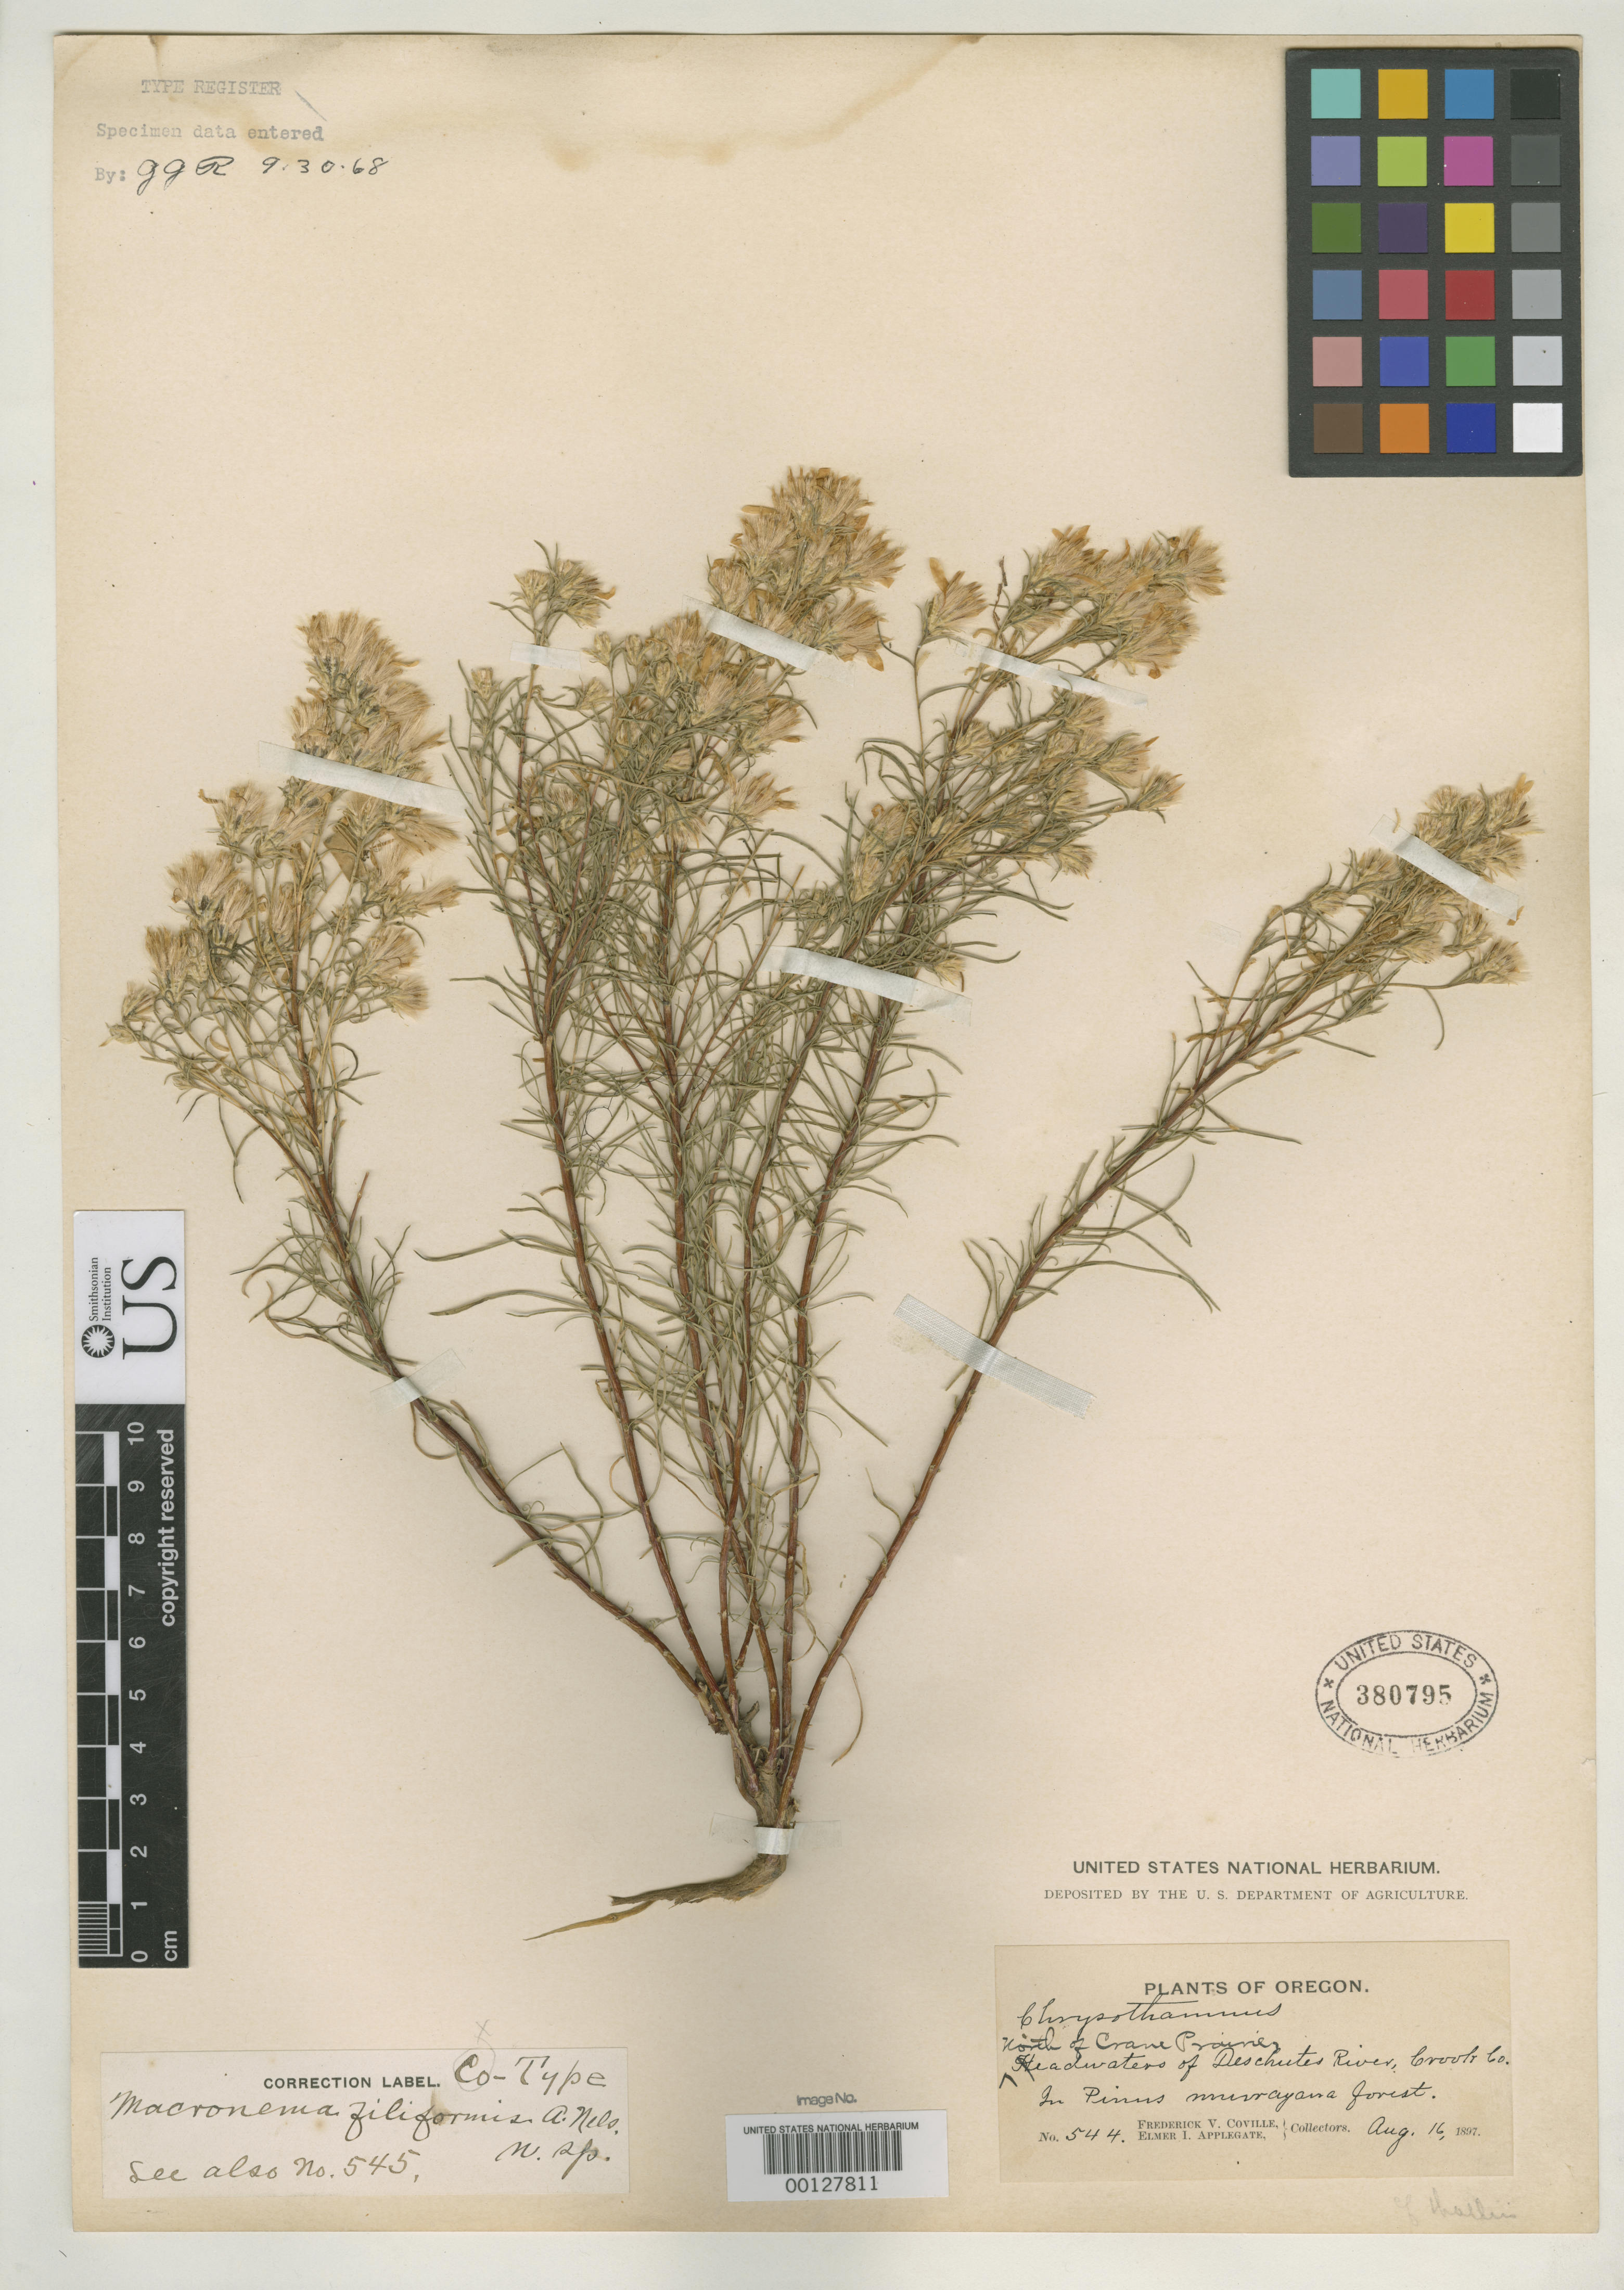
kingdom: Plantae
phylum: Tracheophyta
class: Magnoliopsida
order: Asterales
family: Asteraceae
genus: Macronema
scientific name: Macronema filiformis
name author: A. Nelson & J.F. Macbr.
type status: Syntype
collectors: F. V. Coville & E. I. Applegate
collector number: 544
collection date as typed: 16 Aug 1897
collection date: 1897-08-16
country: United States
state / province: Oregon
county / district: Crook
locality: Deschutes River.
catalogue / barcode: US 380795